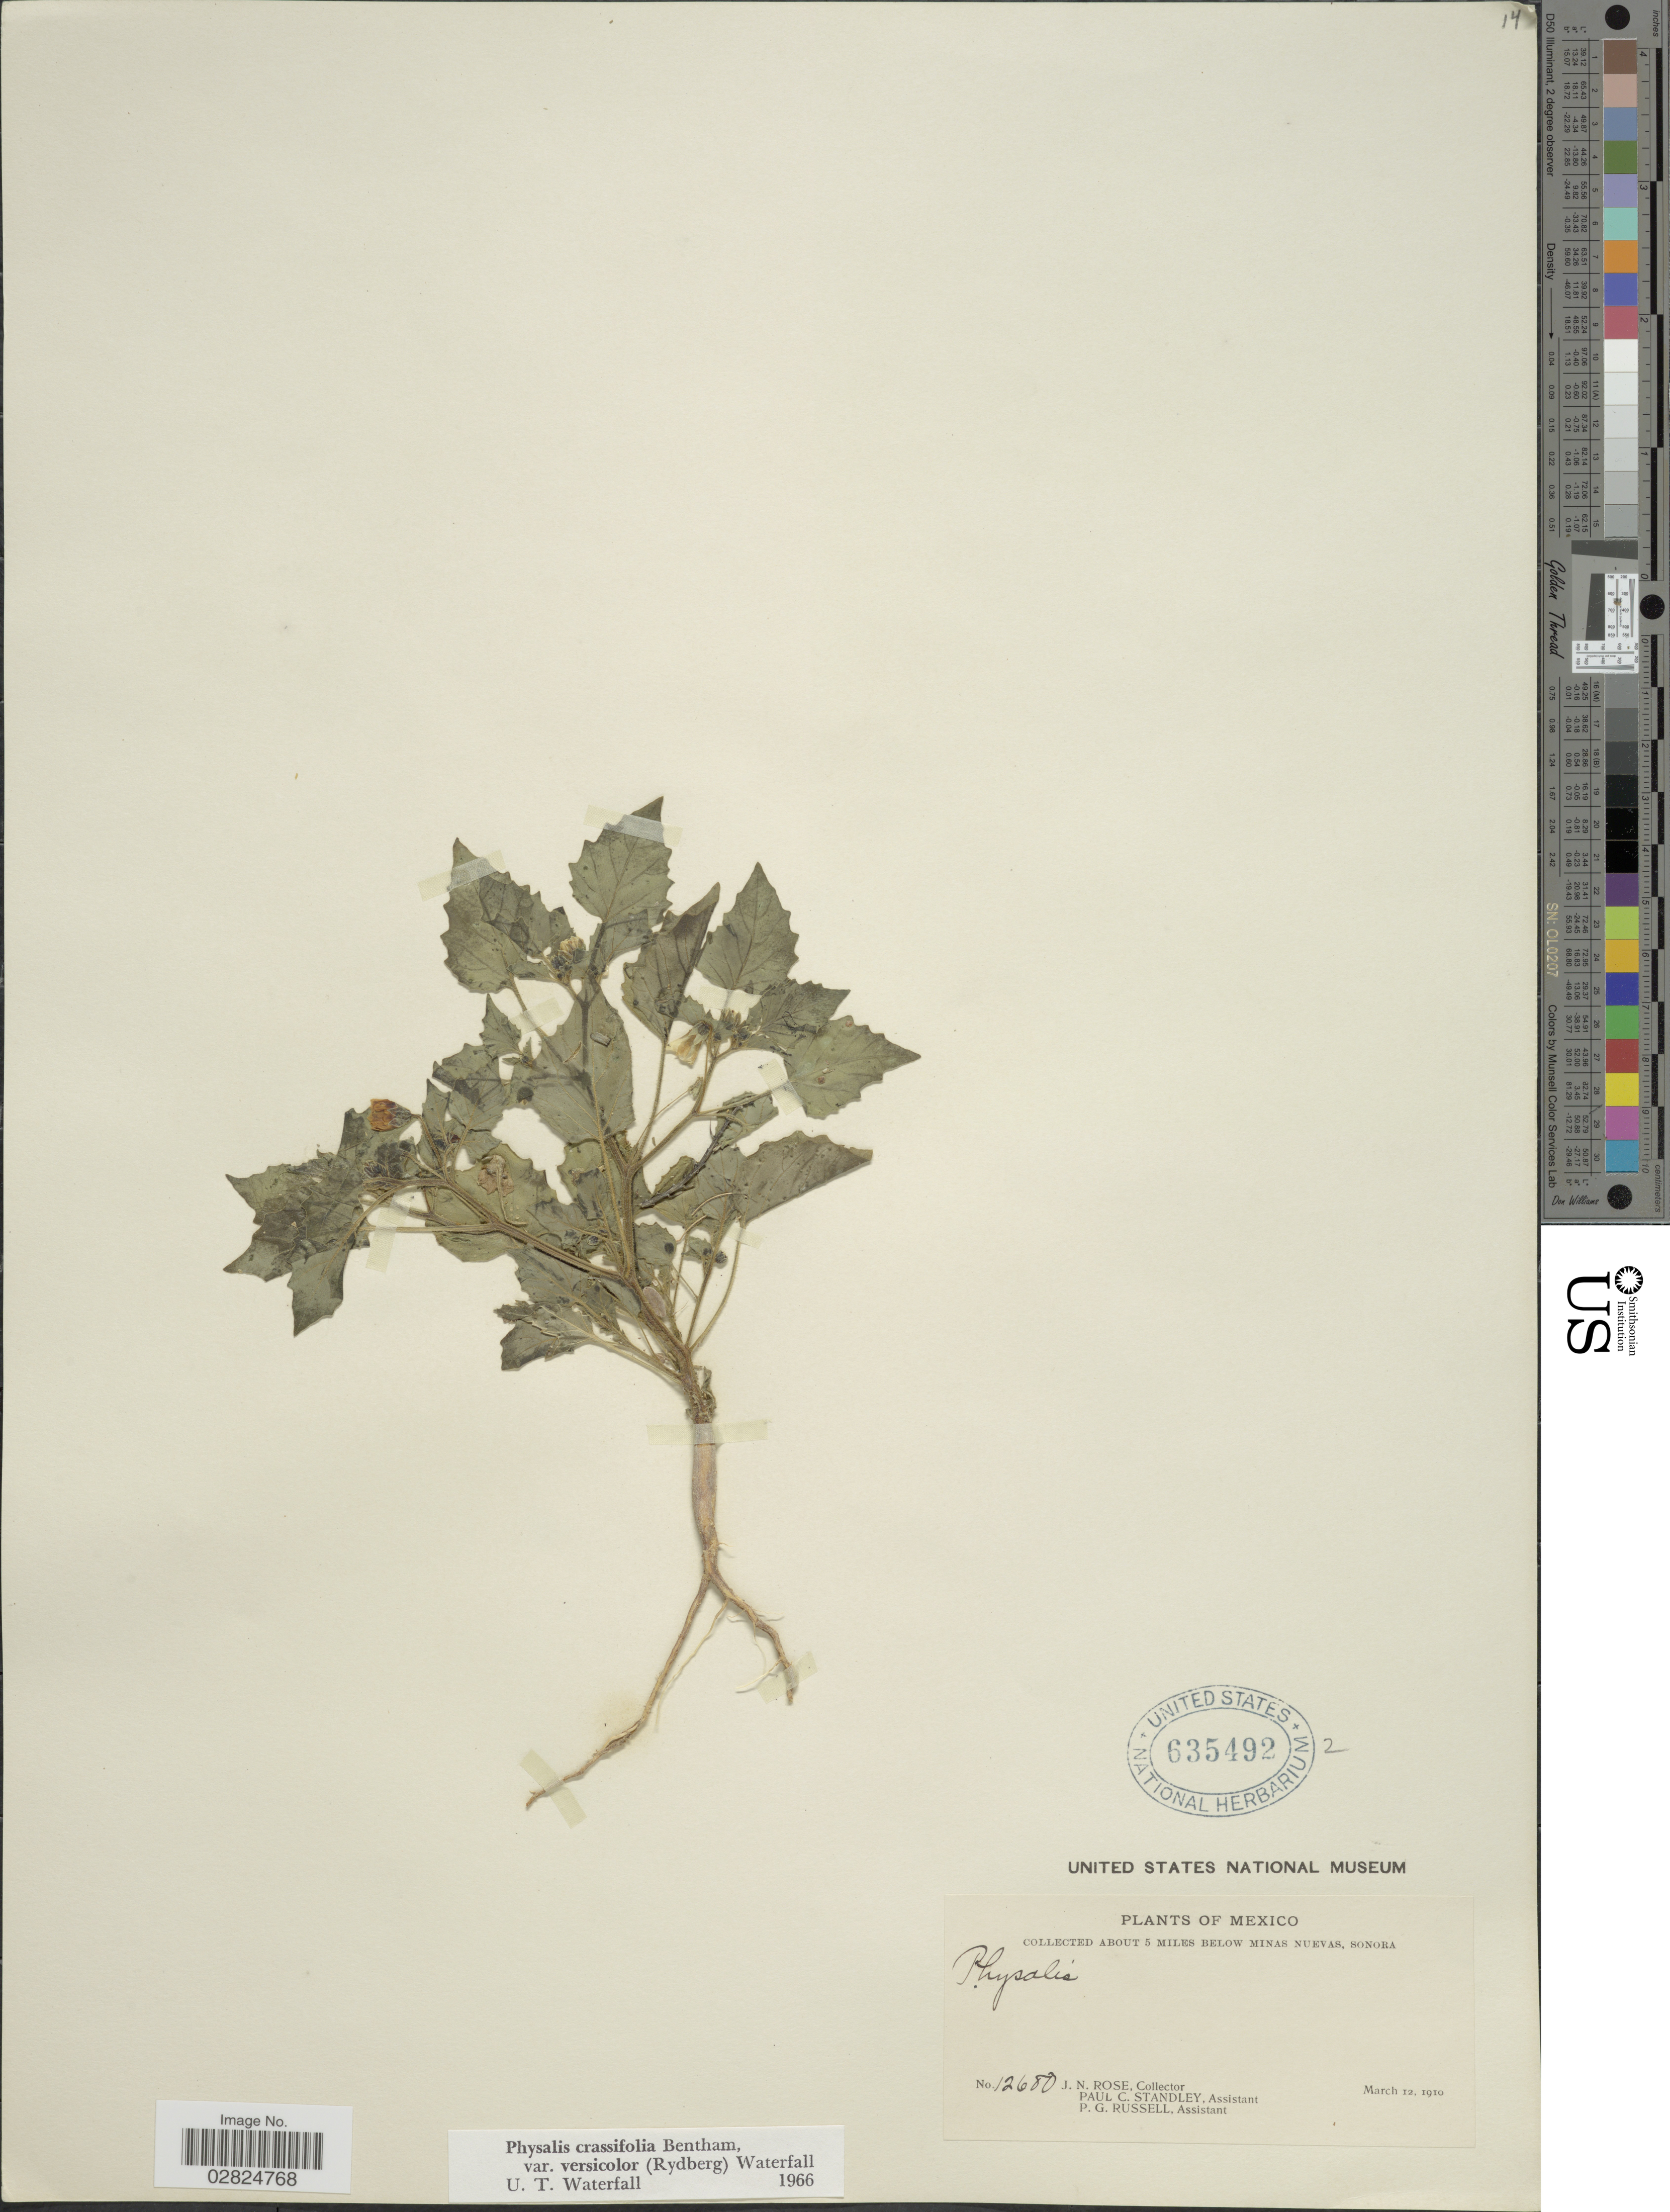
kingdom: Plantae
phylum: Tracheophyta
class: Magnoliopsida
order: Solanales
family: Solanaceae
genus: Physalis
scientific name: Physalis crassifolia var. versicolor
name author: Benth.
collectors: J. N. Rose, P. C. Standley & P. G. Russell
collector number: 12680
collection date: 1910-03-12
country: Mexico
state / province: Sonora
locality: About 5 miles below Minas Nuevas.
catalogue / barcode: US 635492